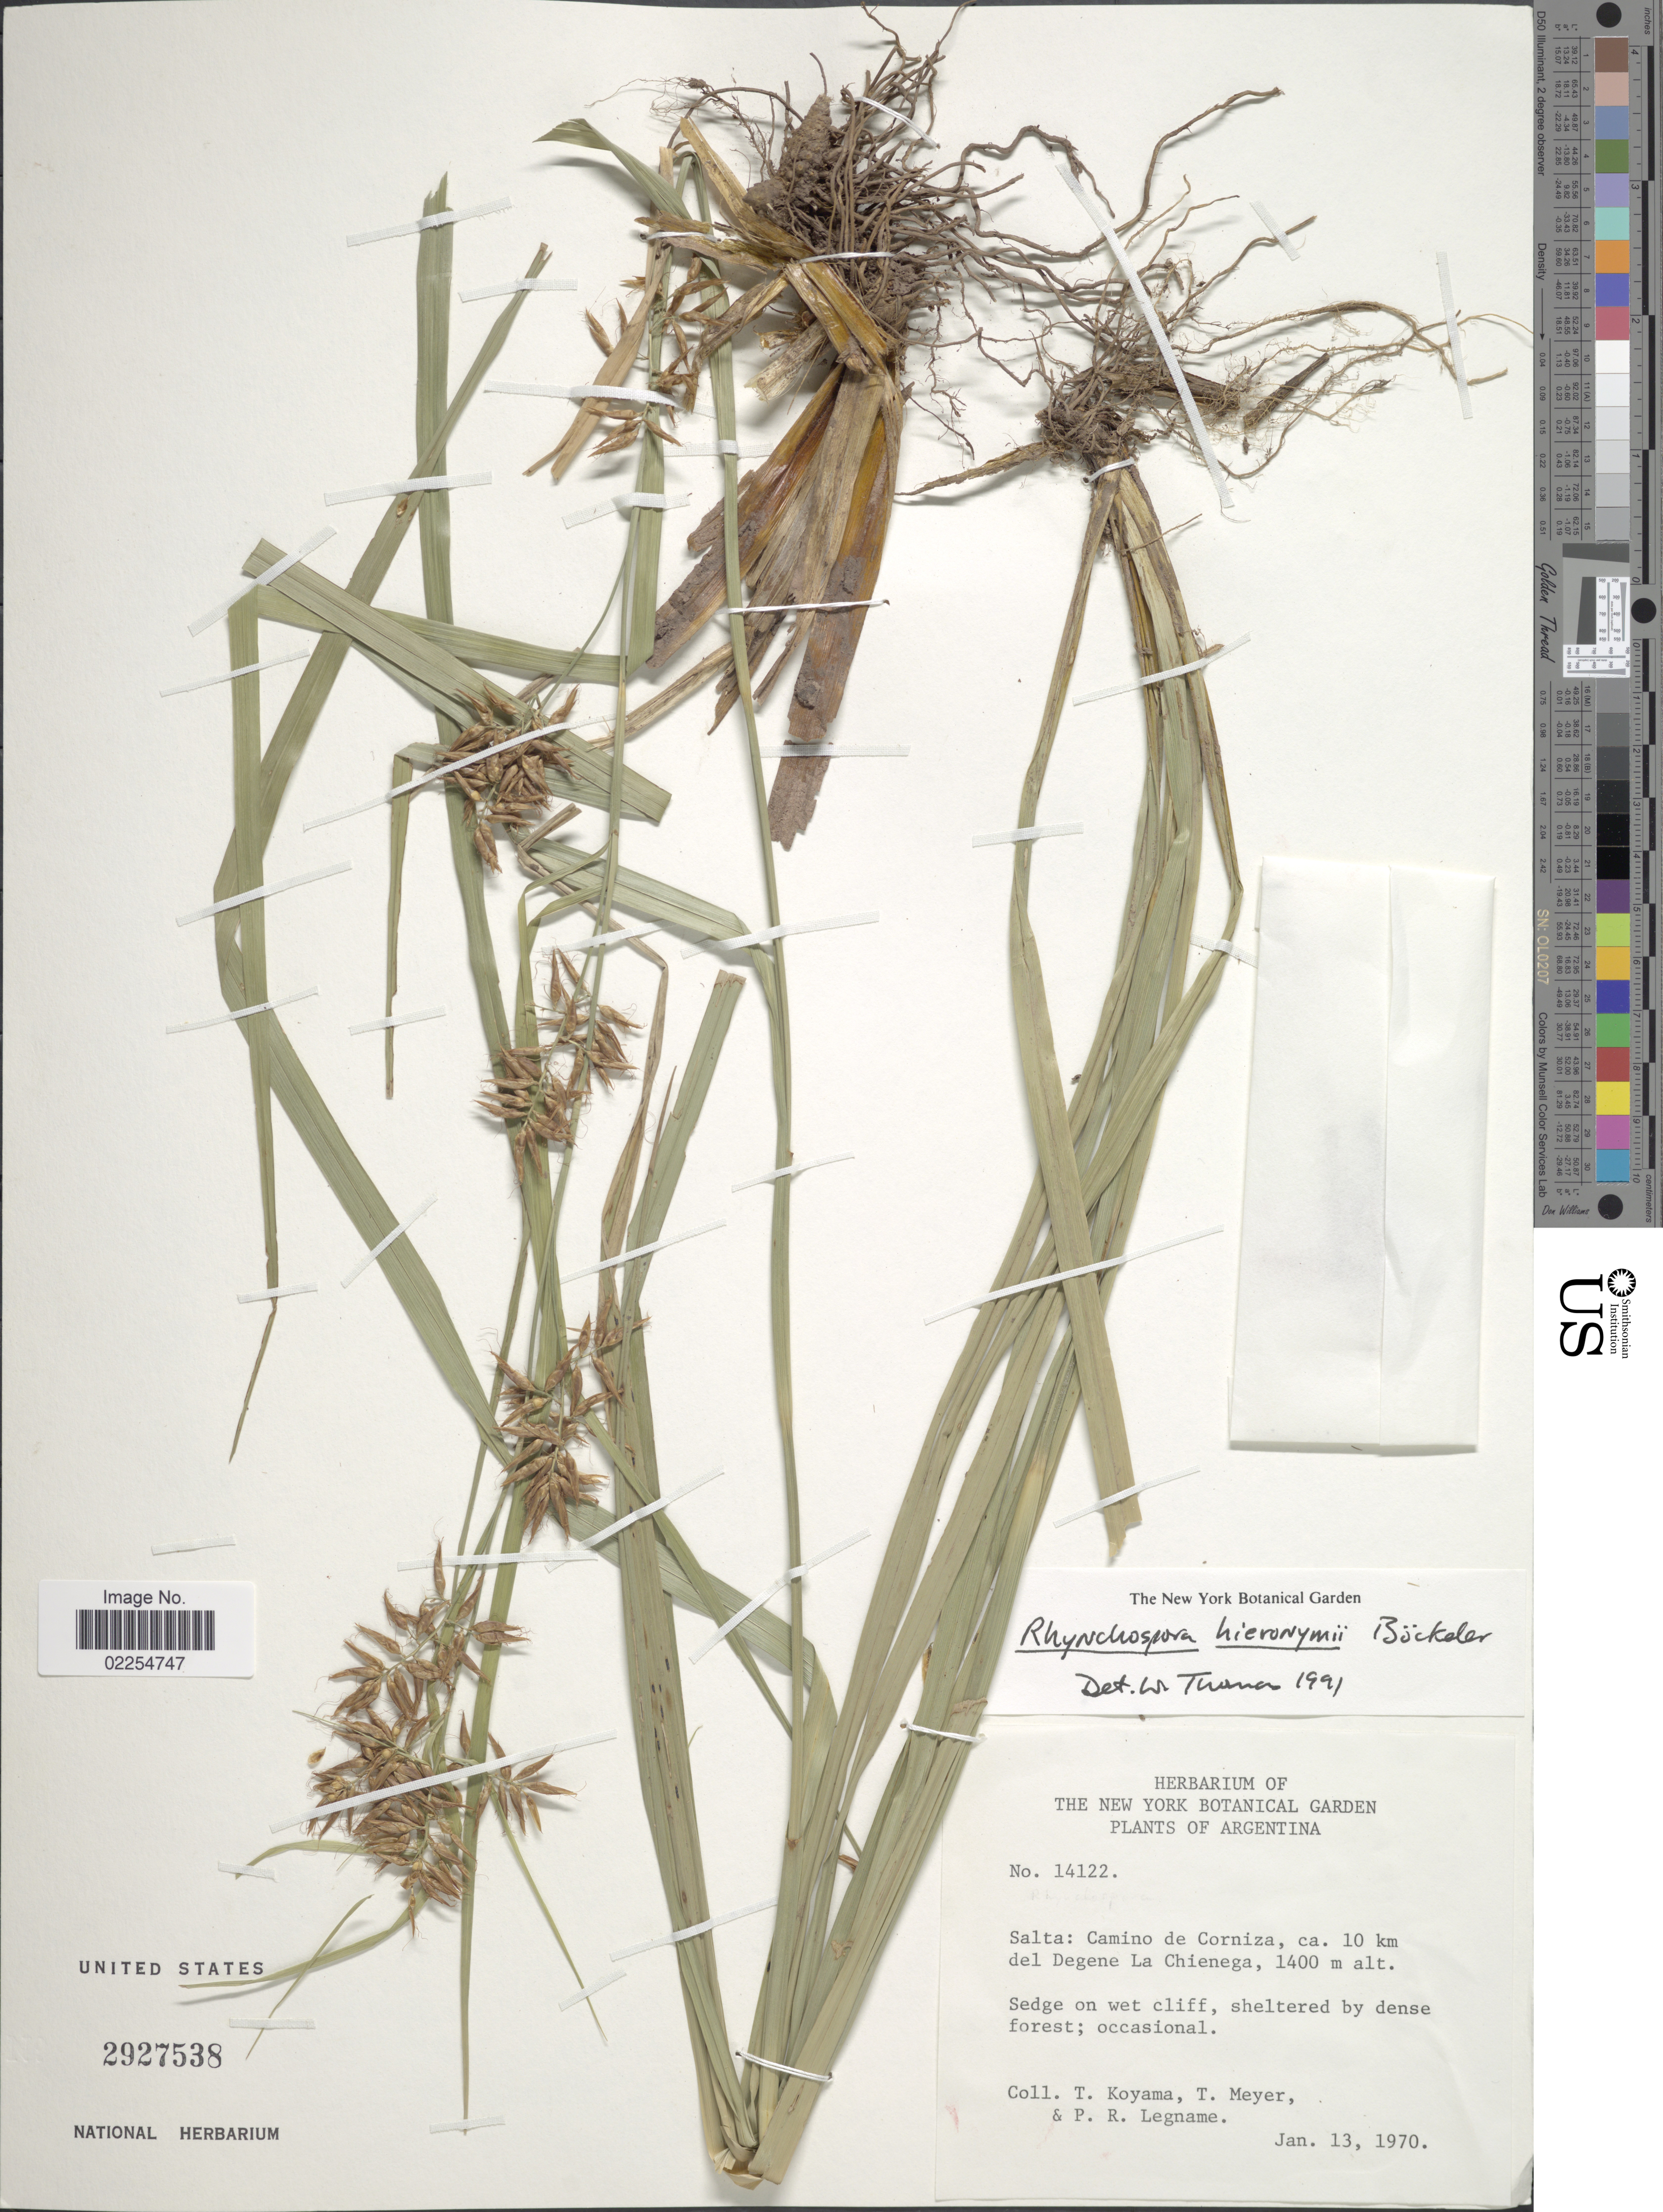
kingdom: Plantae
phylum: Tracheophyta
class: Liliopsida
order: Poales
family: Cyperaceae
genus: Rhynchospora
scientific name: Rhynchospora hieronymi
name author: Boeckeler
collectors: T. Koyama, T. Meyer & P. R. Legname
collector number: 14122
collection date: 1970-01-13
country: Argentina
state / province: Salta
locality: Camino de Corniza, ca 10 km del Degene La Chienega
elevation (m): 1400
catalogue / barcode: US 2927538